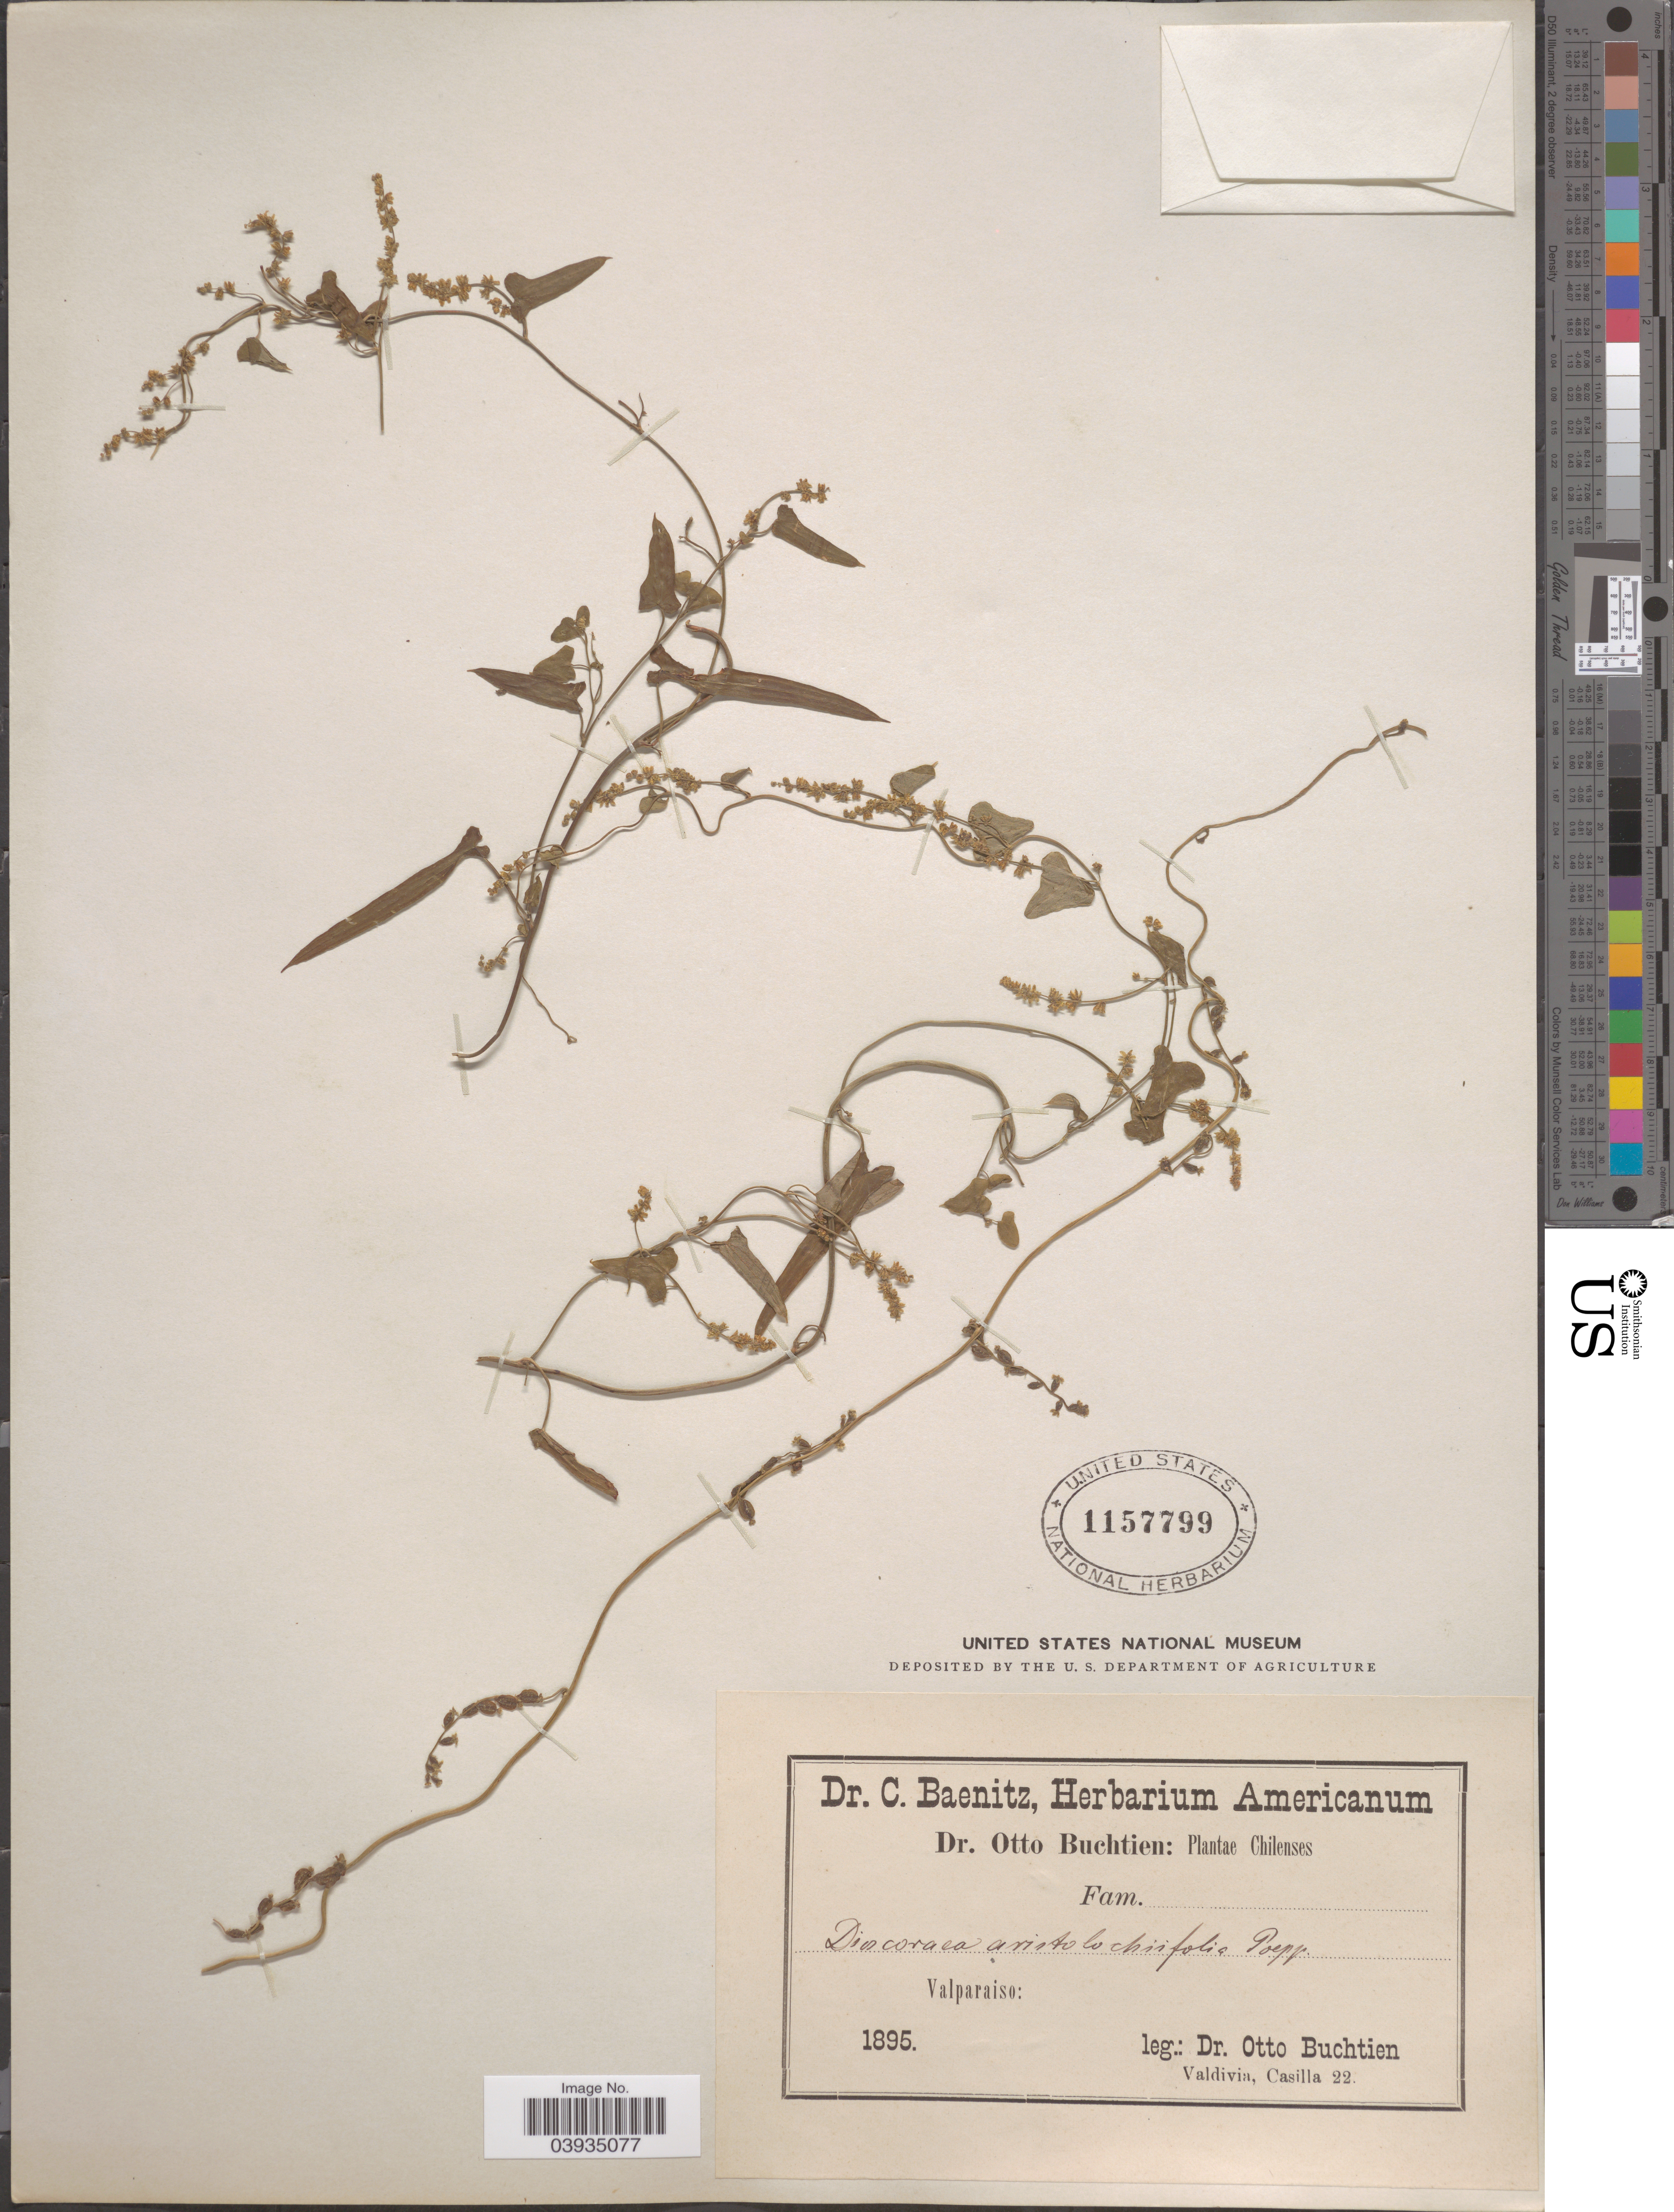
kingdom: Plantae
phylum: Tracheophyta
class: Liliopsida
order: Dioscoreales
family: Dioscoreaceae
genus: Dioscorea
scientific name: Dioscorea aristolochiifolia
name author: Poepp.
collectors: O. Buchtien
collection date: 1895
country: Chile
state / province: Valparaíso (V)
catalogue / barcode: US 1157799